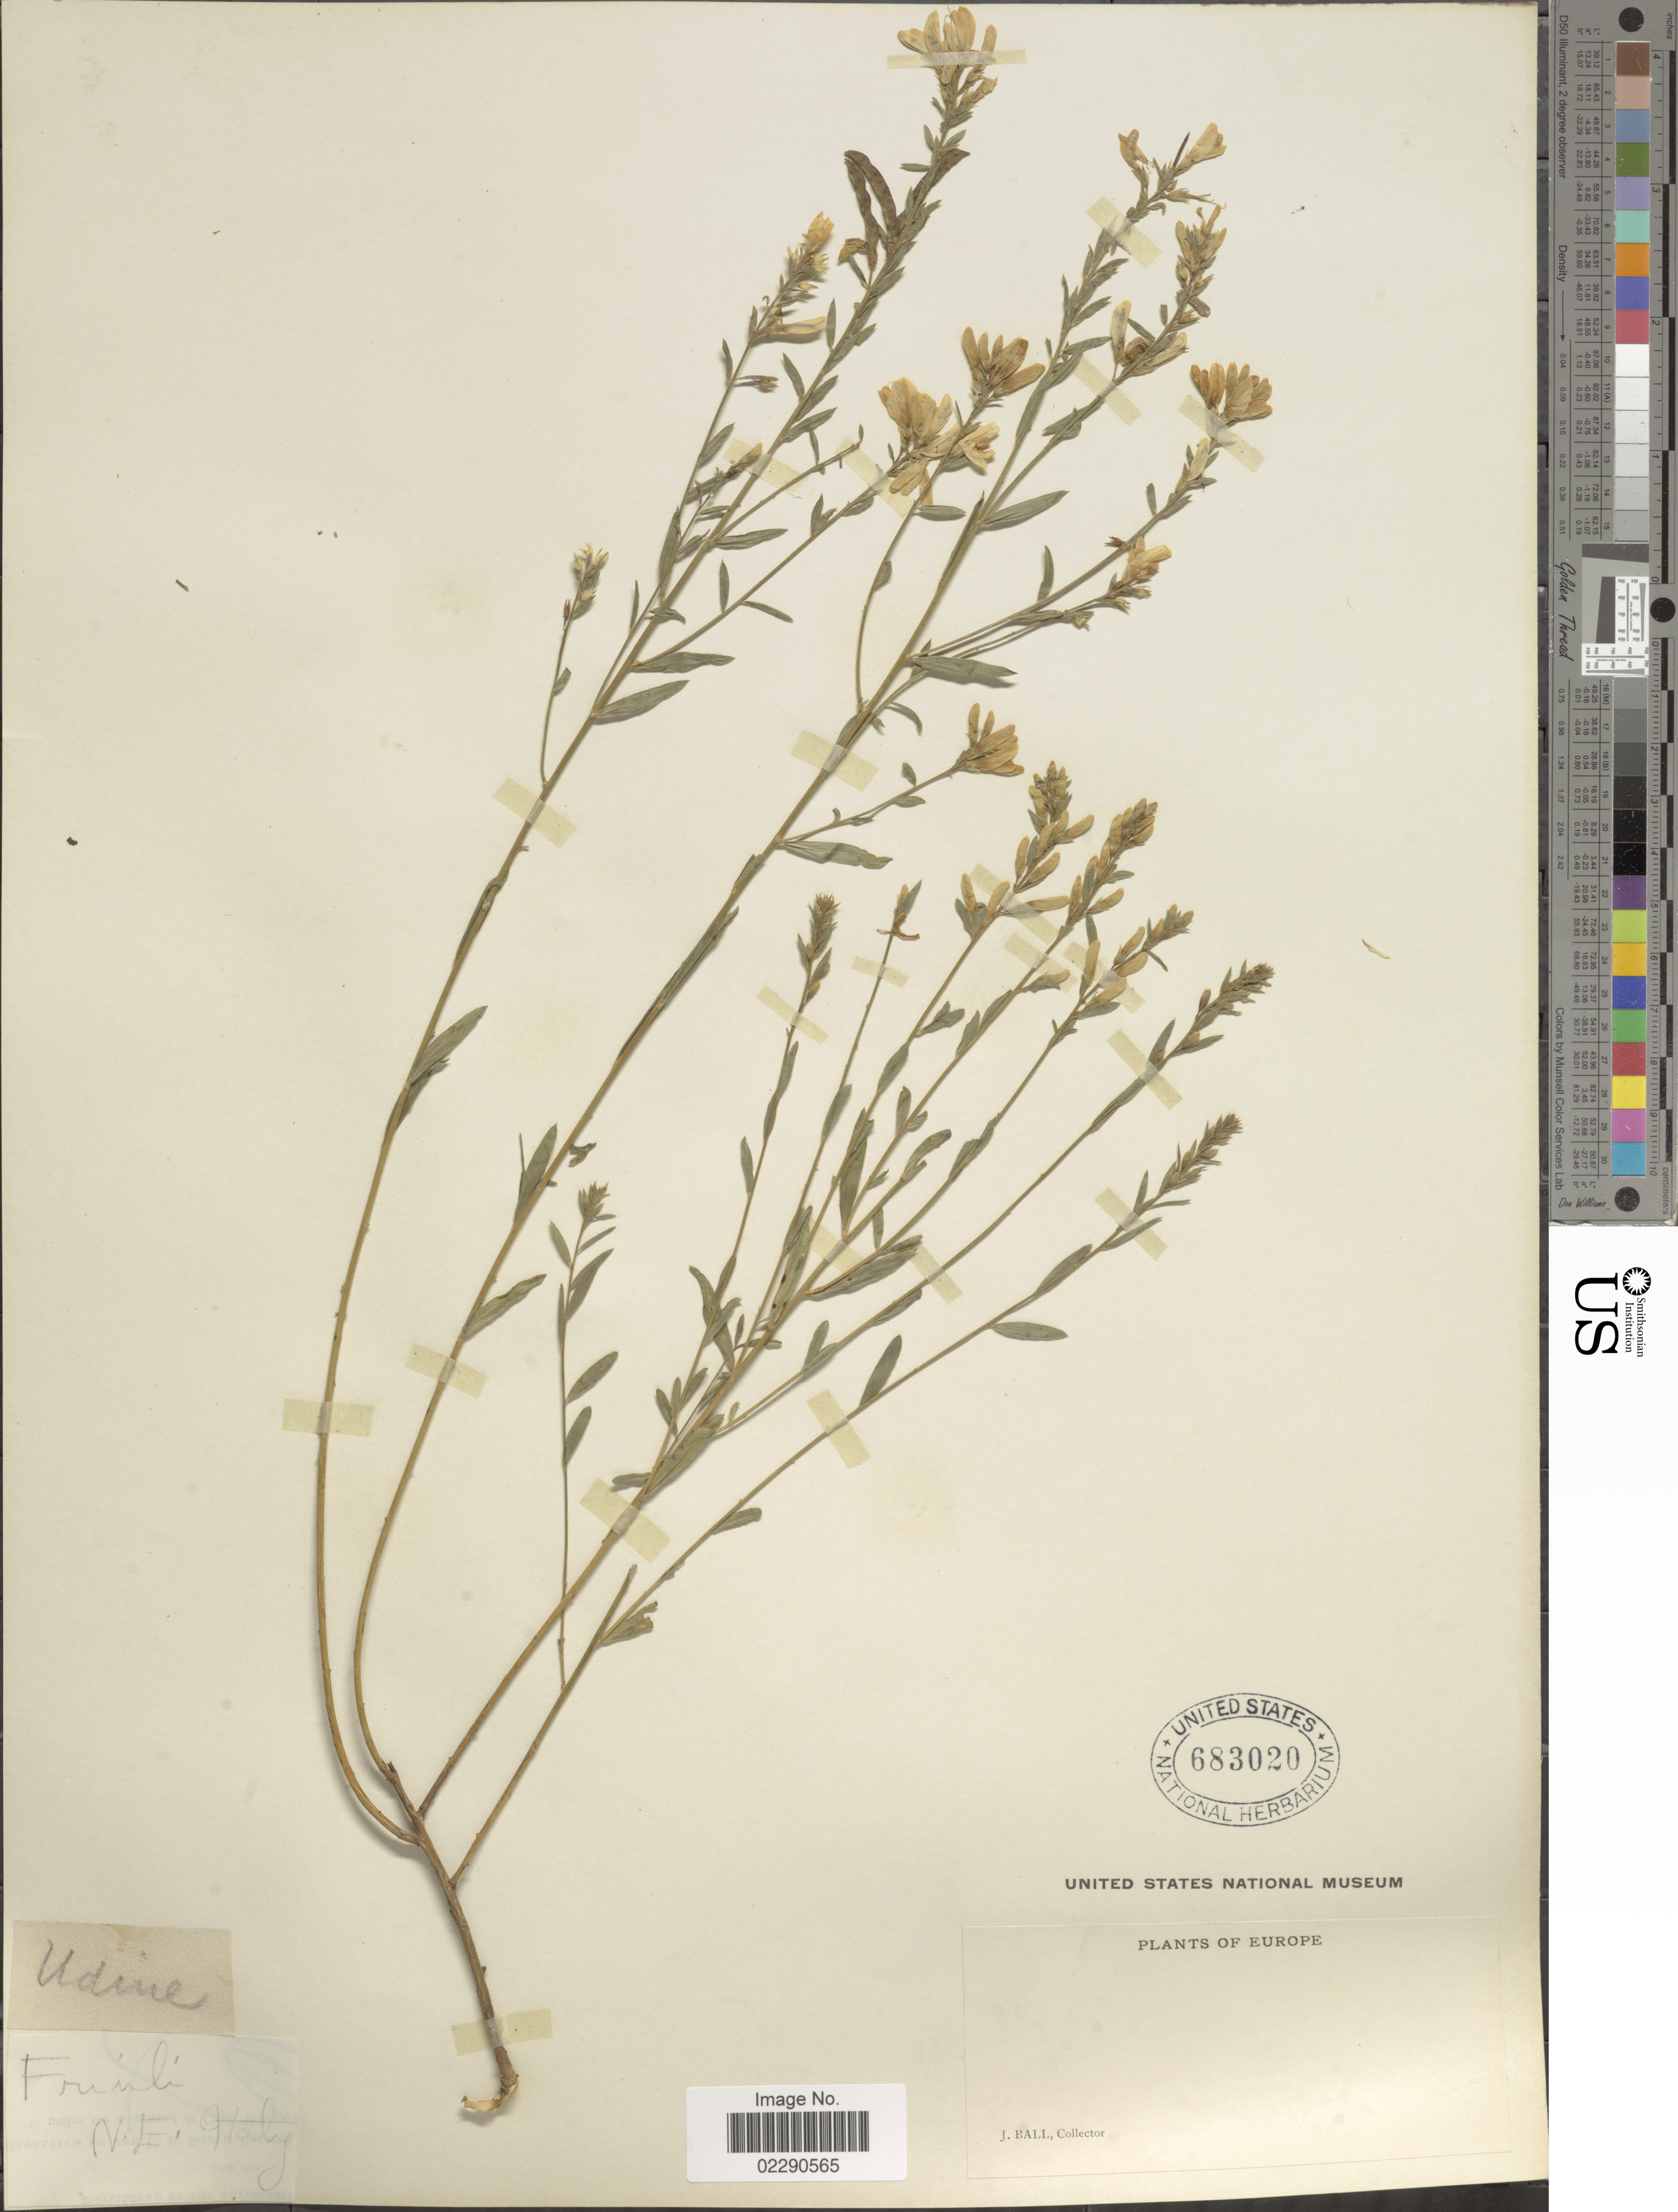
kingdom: Plantae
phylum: Tracheophyta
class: Magnoliopsida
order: Fabales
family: Fabaceae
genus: Genista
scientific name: Genista sp.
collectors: J. Ball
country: Italy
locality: Udine, Friuli, N. E. Italy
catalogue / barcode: US 683020